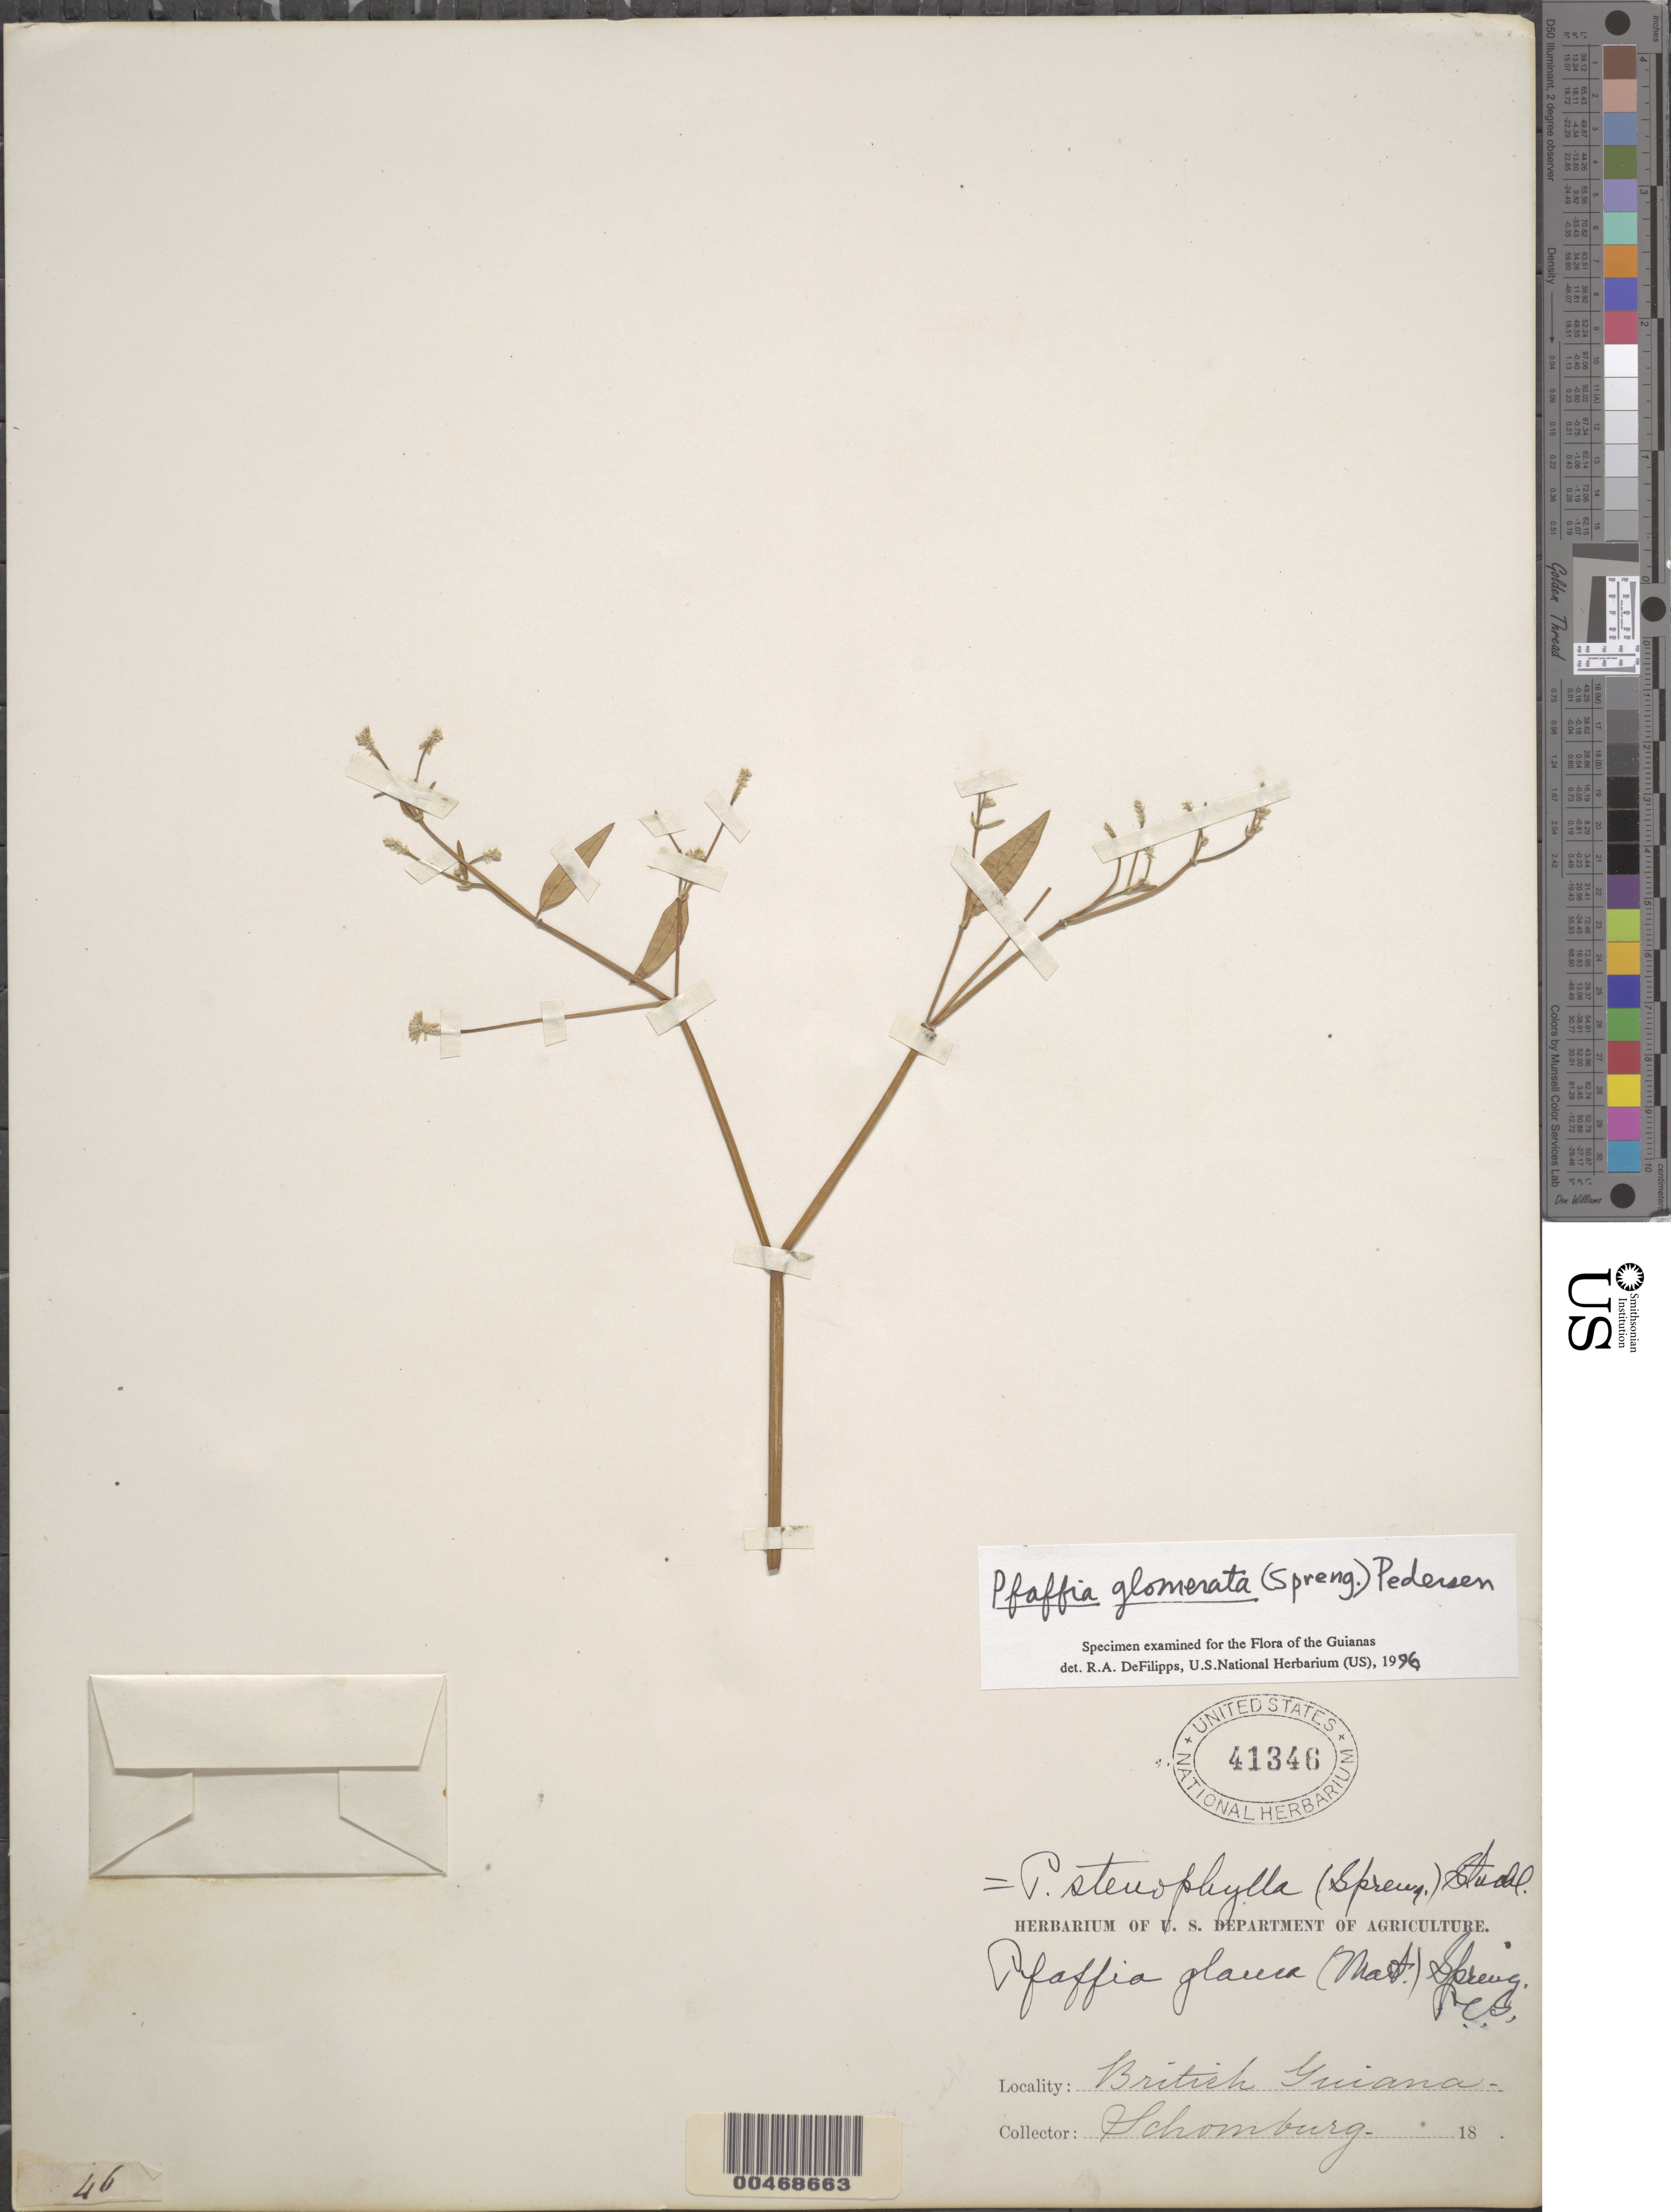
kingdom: Plantae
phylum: Tracheophyta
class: Magnoliopsida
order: Caryophyllales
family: Amaranthaceae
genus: Pfaffia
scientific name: Pfaffia glomerata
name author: (Spreng.) Pedersen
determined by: DeFilipps, R. A.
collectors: -- Schomburgk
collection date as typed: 18??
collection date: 1800/1899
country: Guyana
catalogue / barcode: US 41346